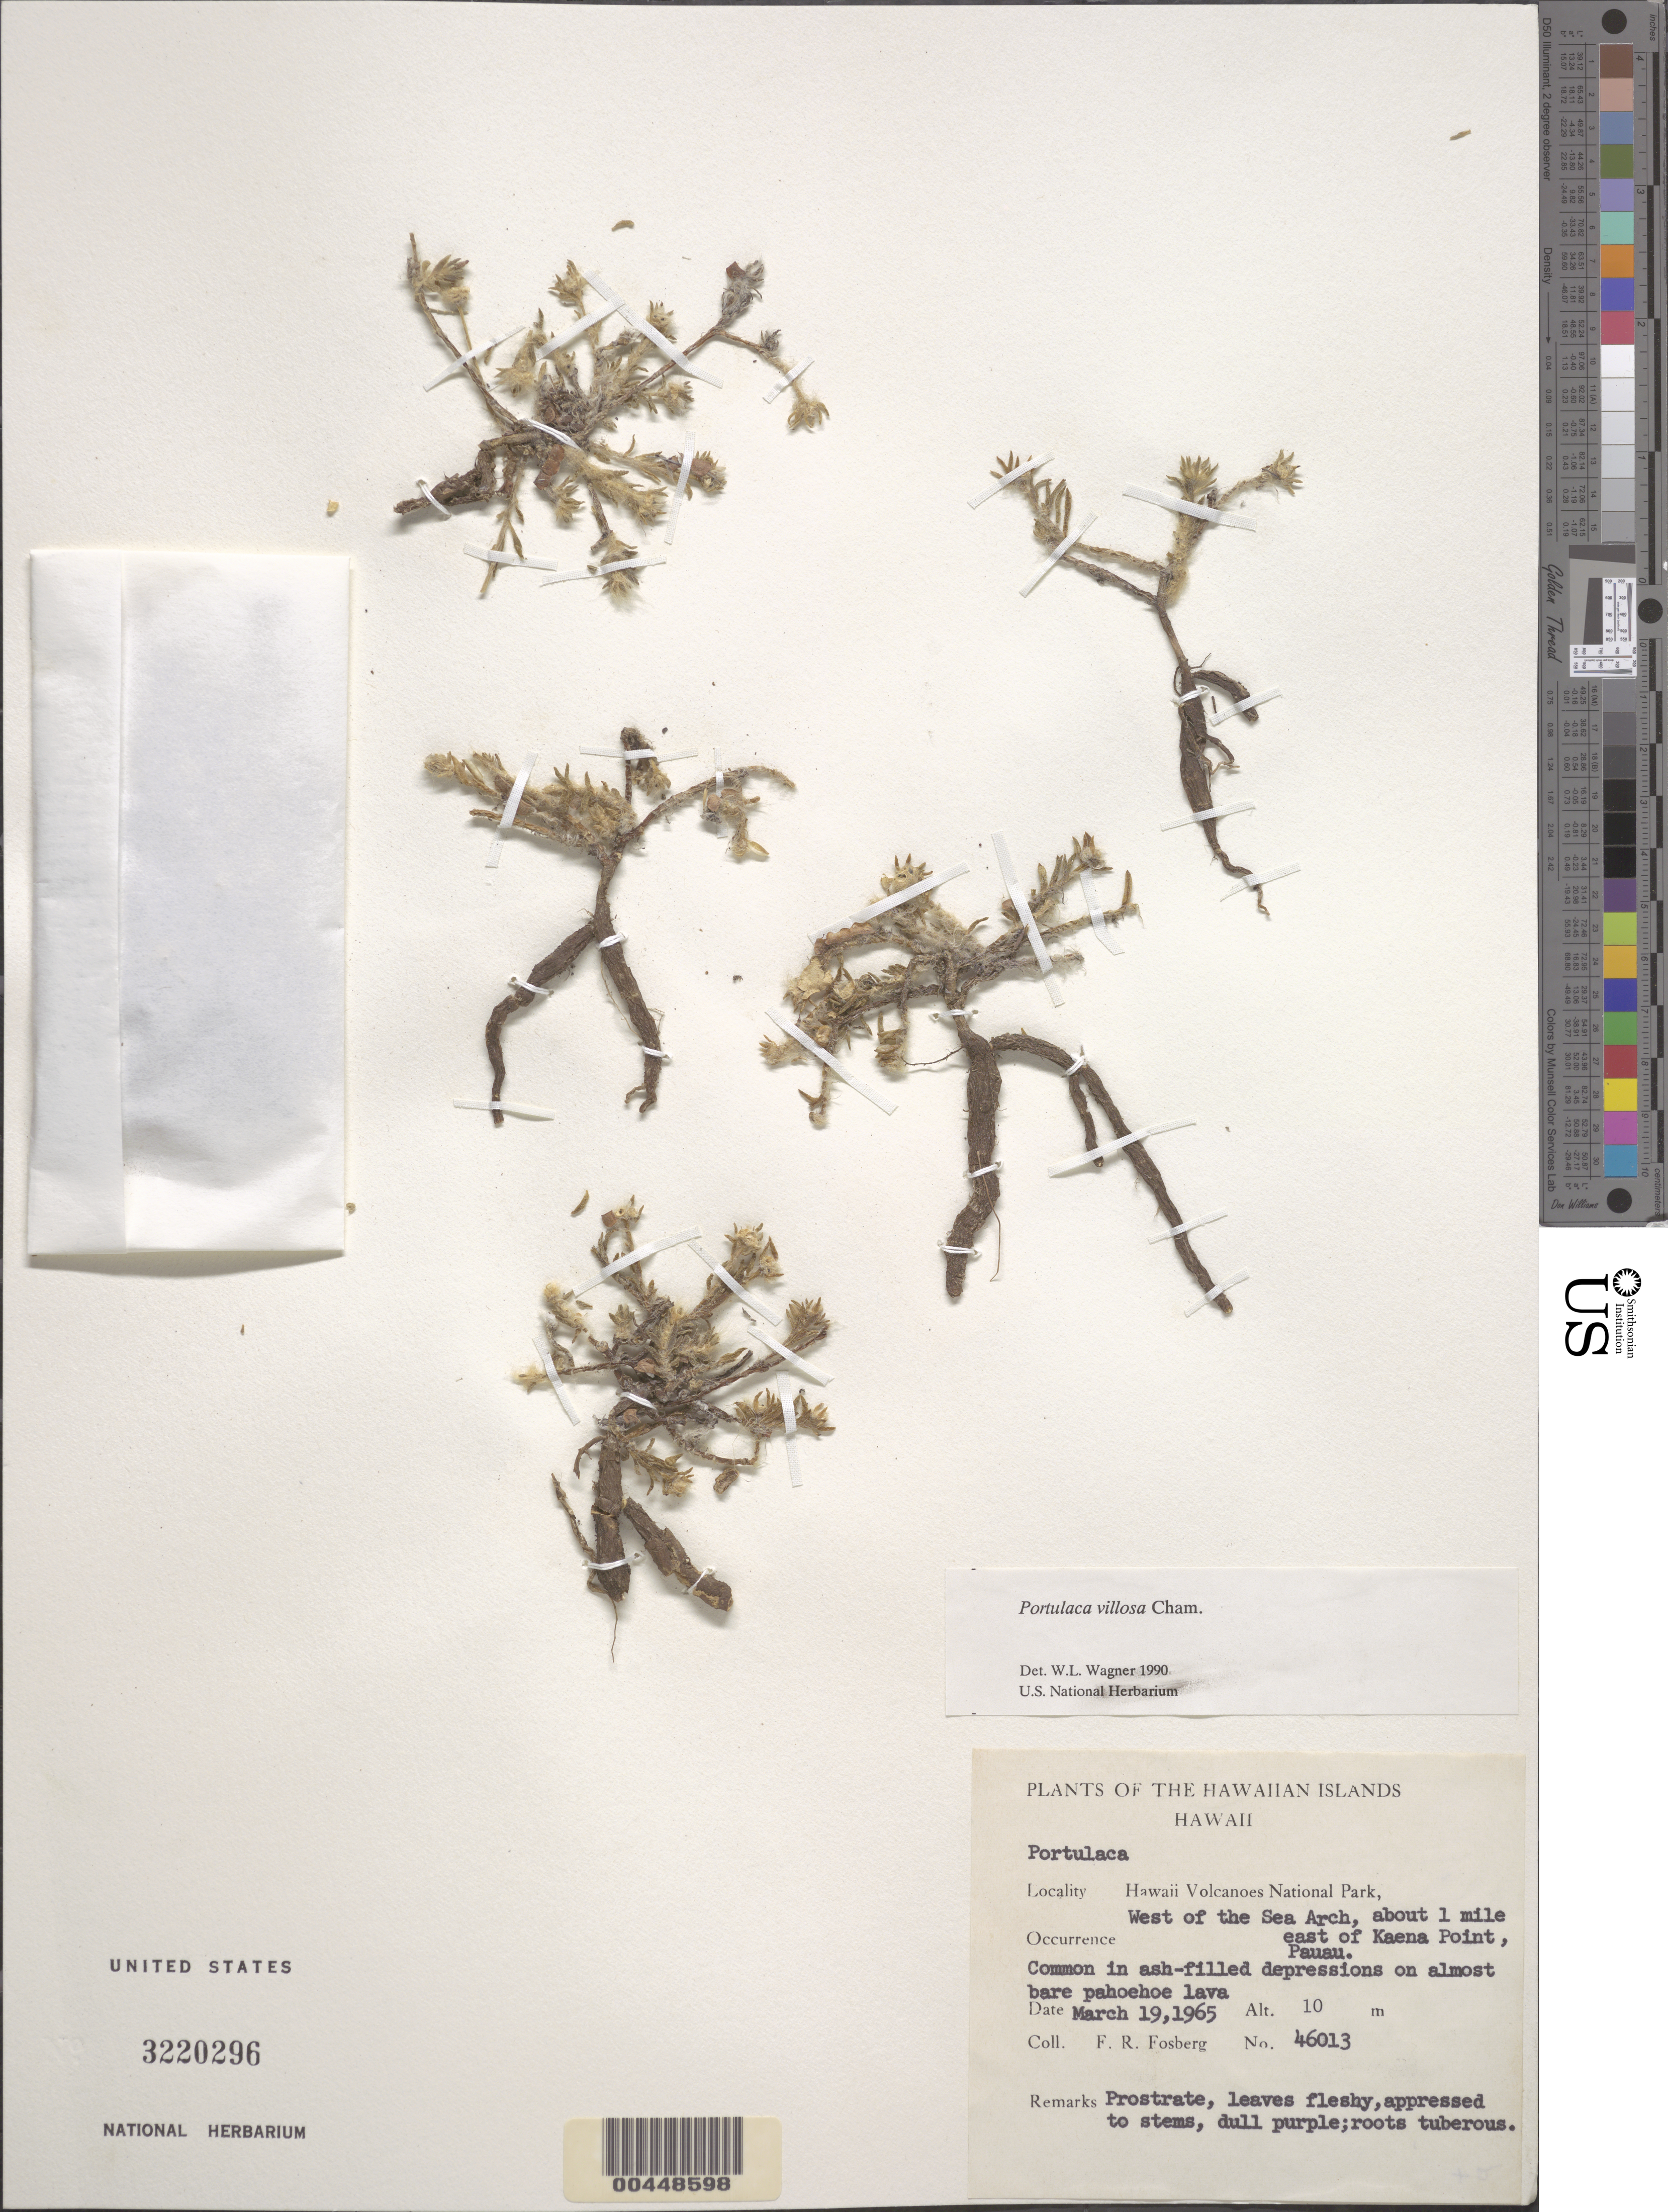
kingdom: Plantae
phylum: Tracheophyta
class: Magnoliopsida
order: Caryophyllales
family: Portulacaceae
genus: Portulaca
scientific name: Portulaca villosa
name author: Cham.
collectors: F. R. Fosberg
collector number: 46013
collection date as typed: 19 Mar 1965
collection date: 1965-03-19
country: United States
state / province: Hawaii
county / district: Hawaii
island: Hawaii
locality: Hawaii Volcanoes National Park, W of the Sea Arch, about 1 mi E of Kaena Point, Pauau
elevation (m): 10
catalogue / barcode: US 3220296